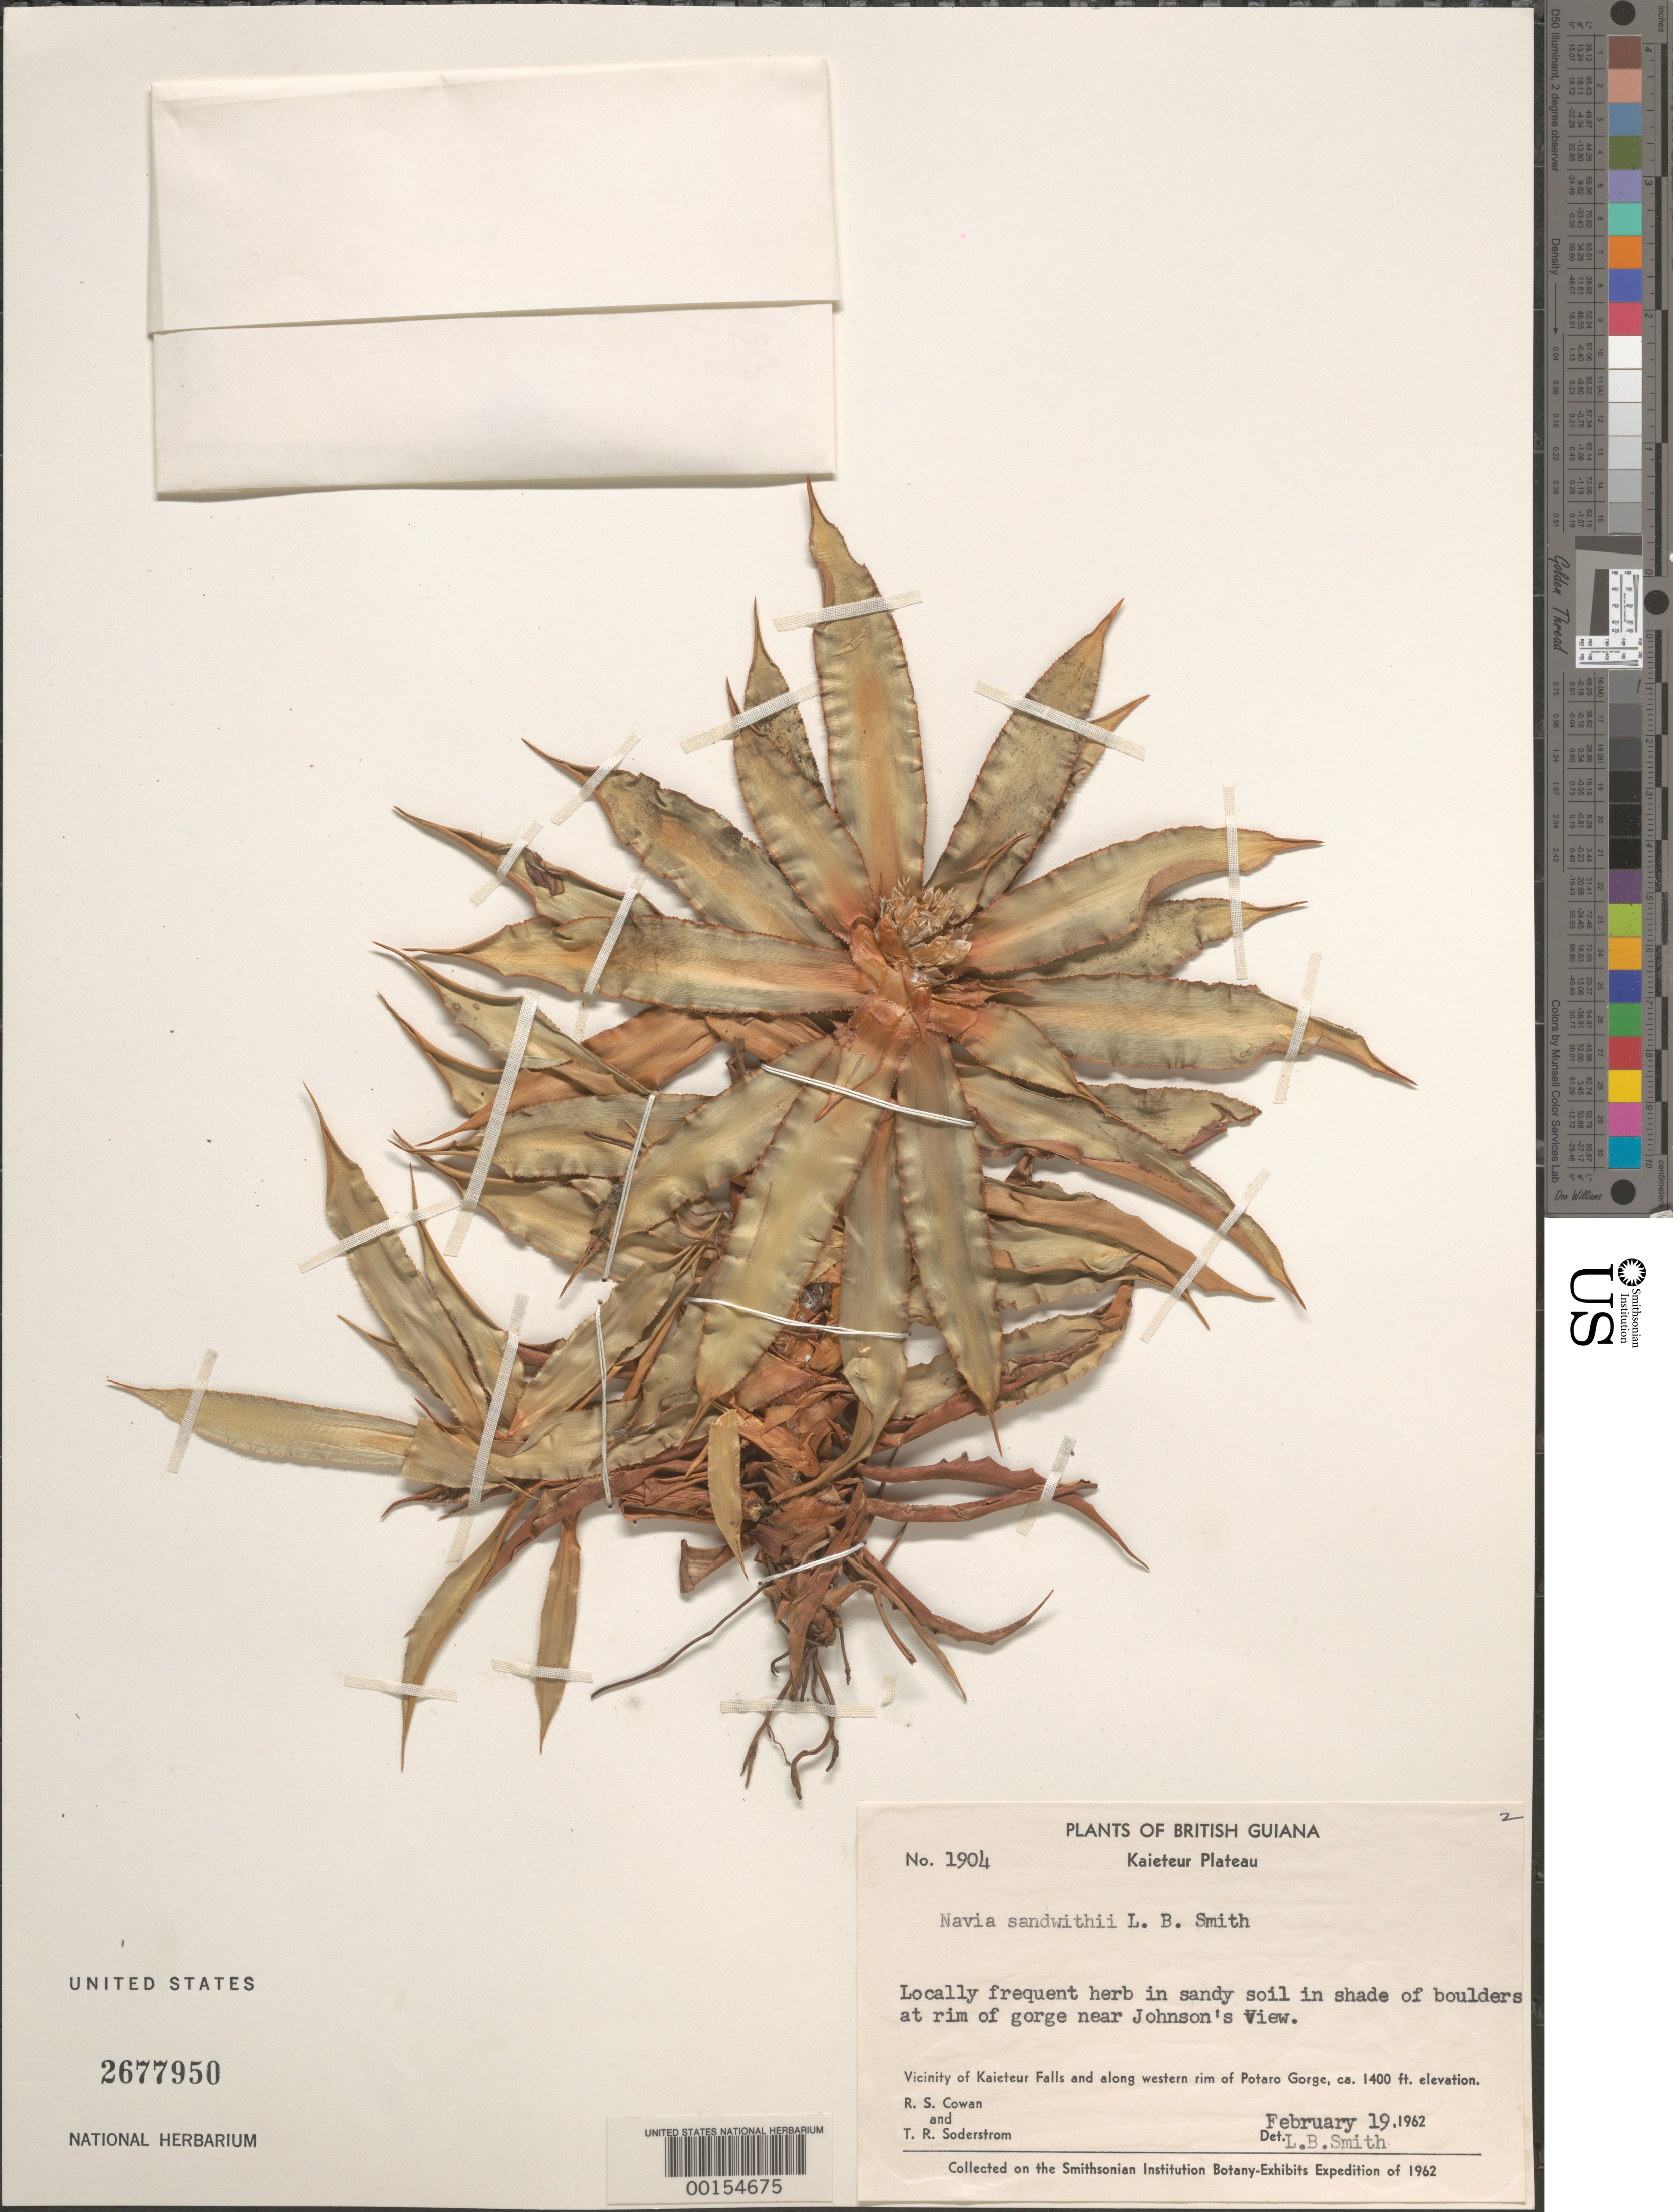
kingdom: Plantae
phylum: Tracheophyta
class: Liliopsida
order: Poales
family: Bromeliaceae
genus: Navia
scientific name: Navia sandwithii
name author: L.B. Sm.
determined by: Smith, Lyman B., (US), NMNH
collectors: R. S. Cowan & T. R. Soderstrom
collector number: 1904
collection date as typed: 19-Feb-62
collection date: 1962-02-19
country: Guyana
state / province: Potaro-Siparuni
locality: Kaieteur Plateau, vicinity of Kaieteur Falls and western rim of Potaro Gorge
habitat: Sandy soil in shade of boulders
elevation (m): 427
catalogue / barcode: US 2677950